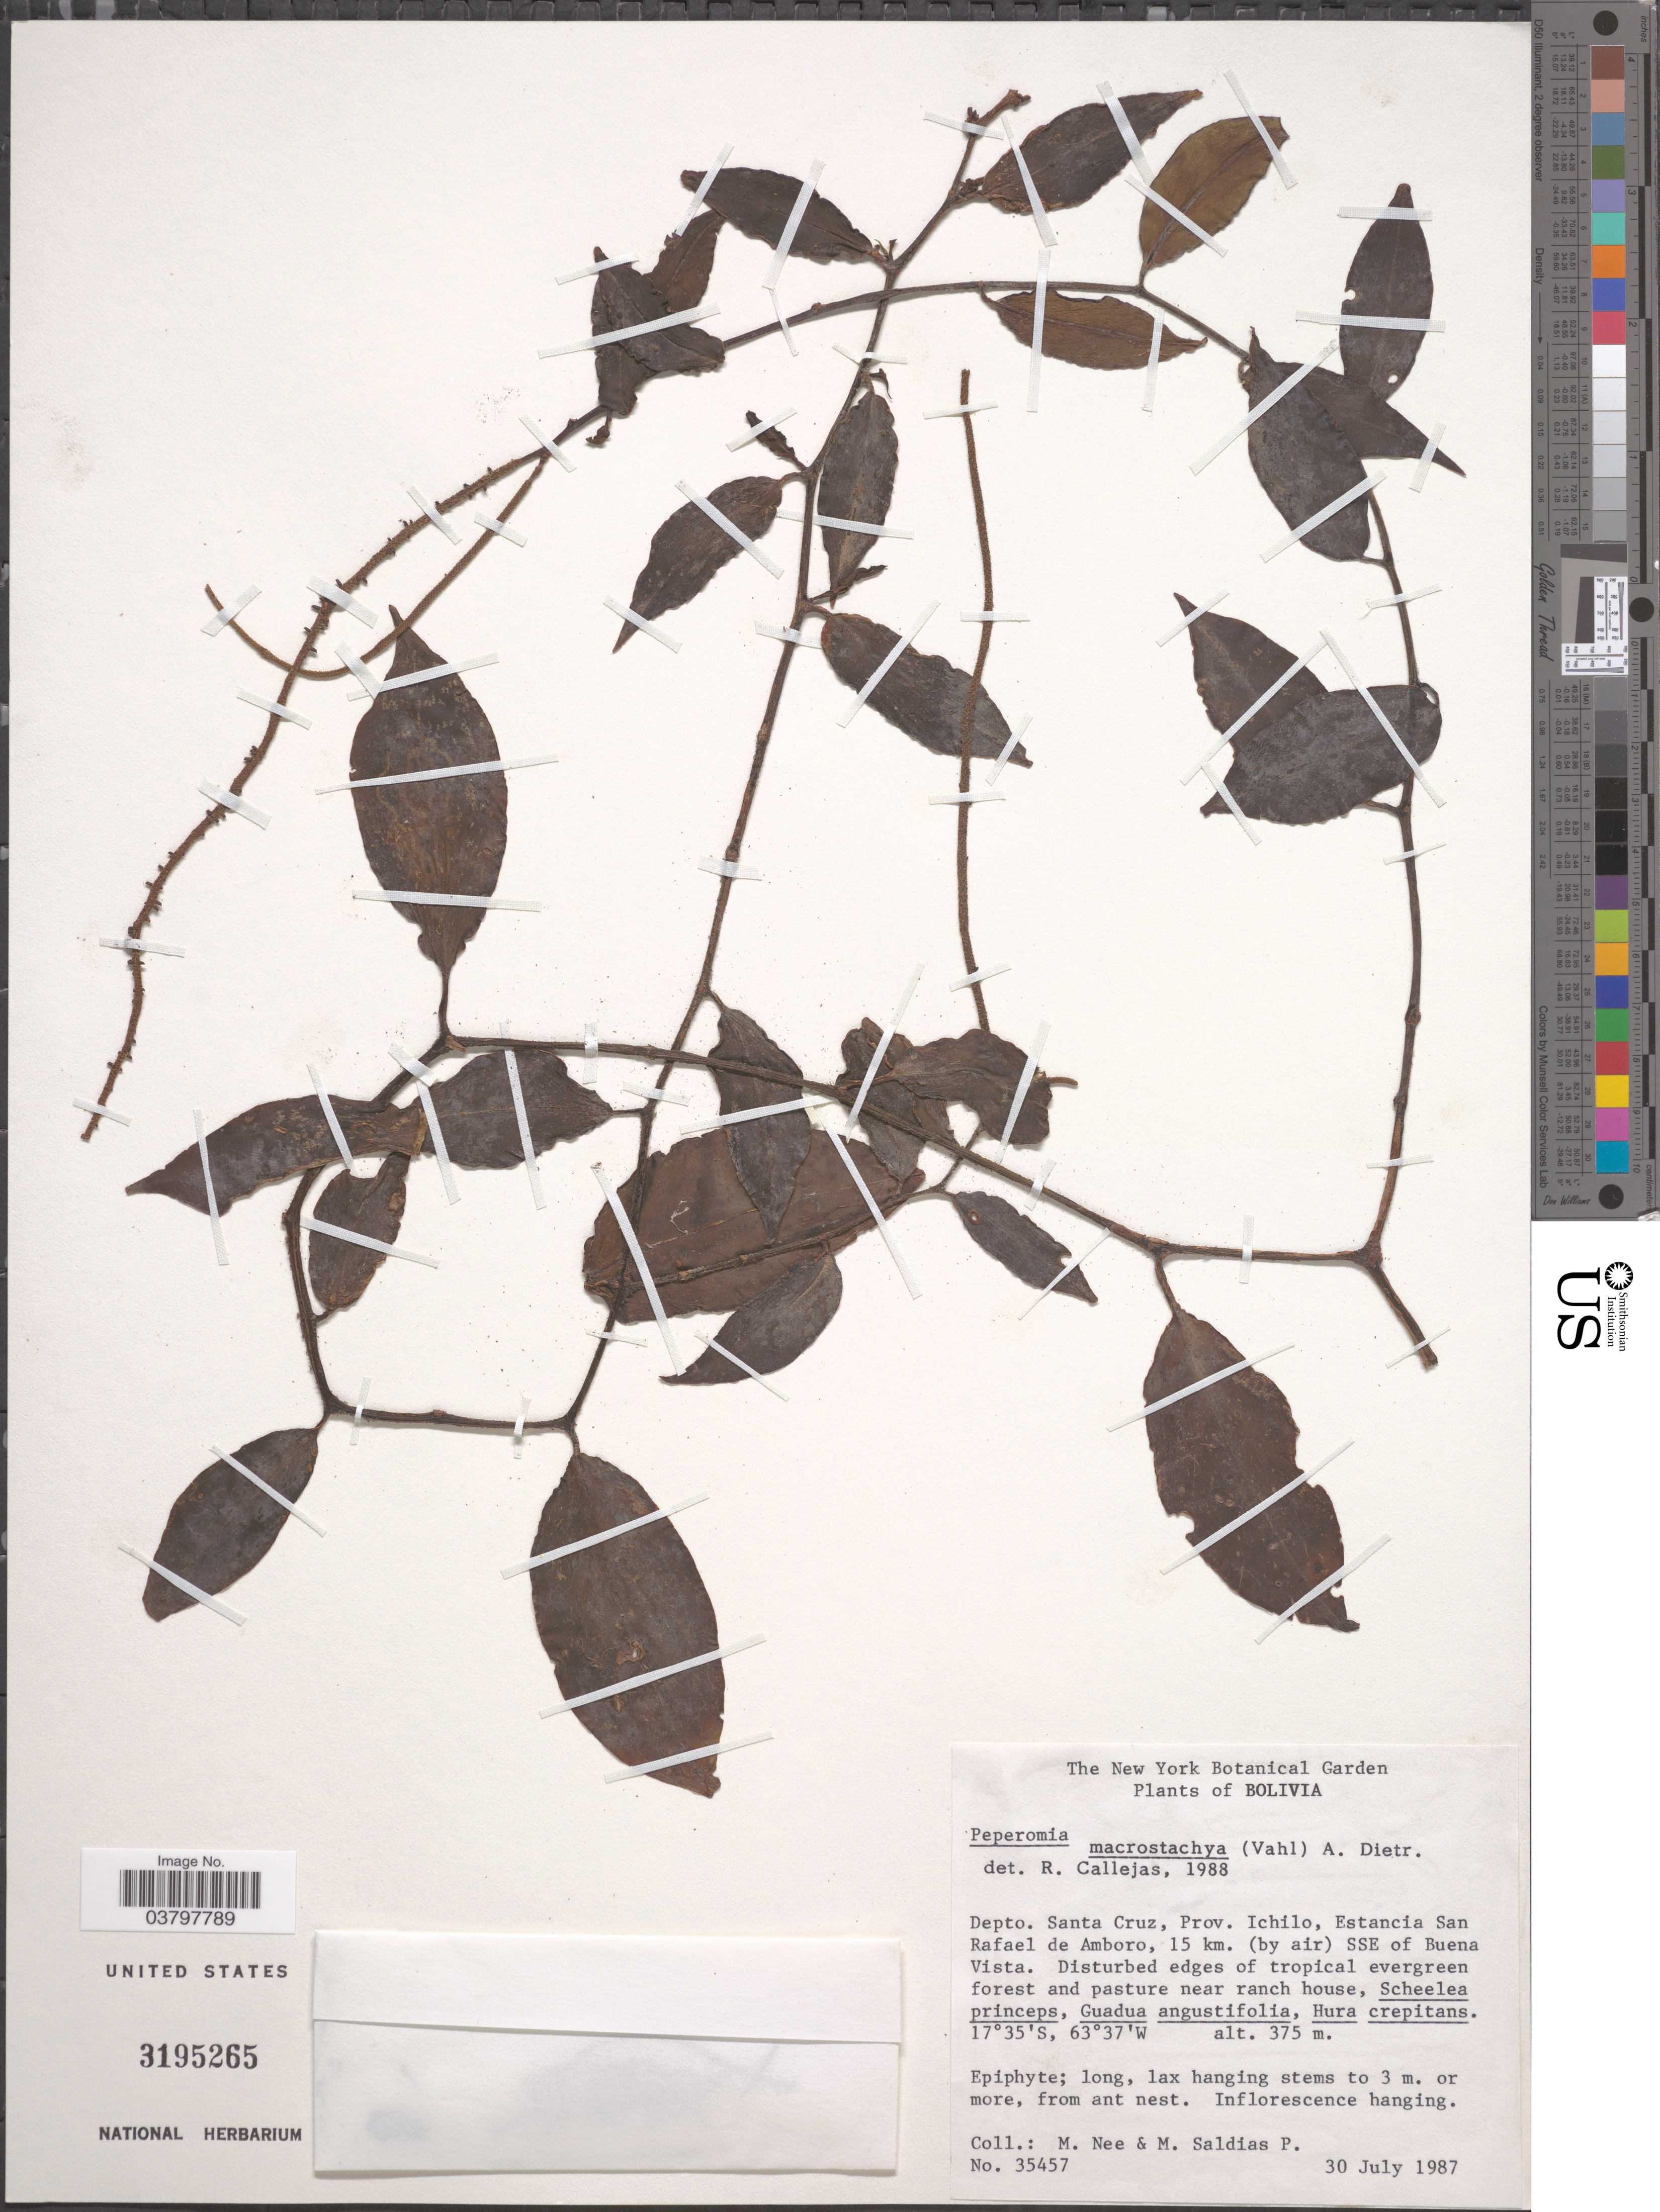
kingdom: Plantae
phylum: Tracheophyta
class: Magnoliopsida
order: Piperales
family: Piperaceae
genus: Peperomia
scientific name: Peperomia macrostachya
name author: (Vahl) A. Dietr.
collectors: M. Nee & M. Saldias P.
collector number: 35457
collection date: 1987-07-30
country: Bolivia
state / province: Santa Cruz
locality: Depto. Santa Cruz, Prov. Ichilo, Estancia San Rafael de Amboro, 15 km. (by air) SSE of Buena Vista.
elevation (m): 375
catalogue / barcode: US 3195265